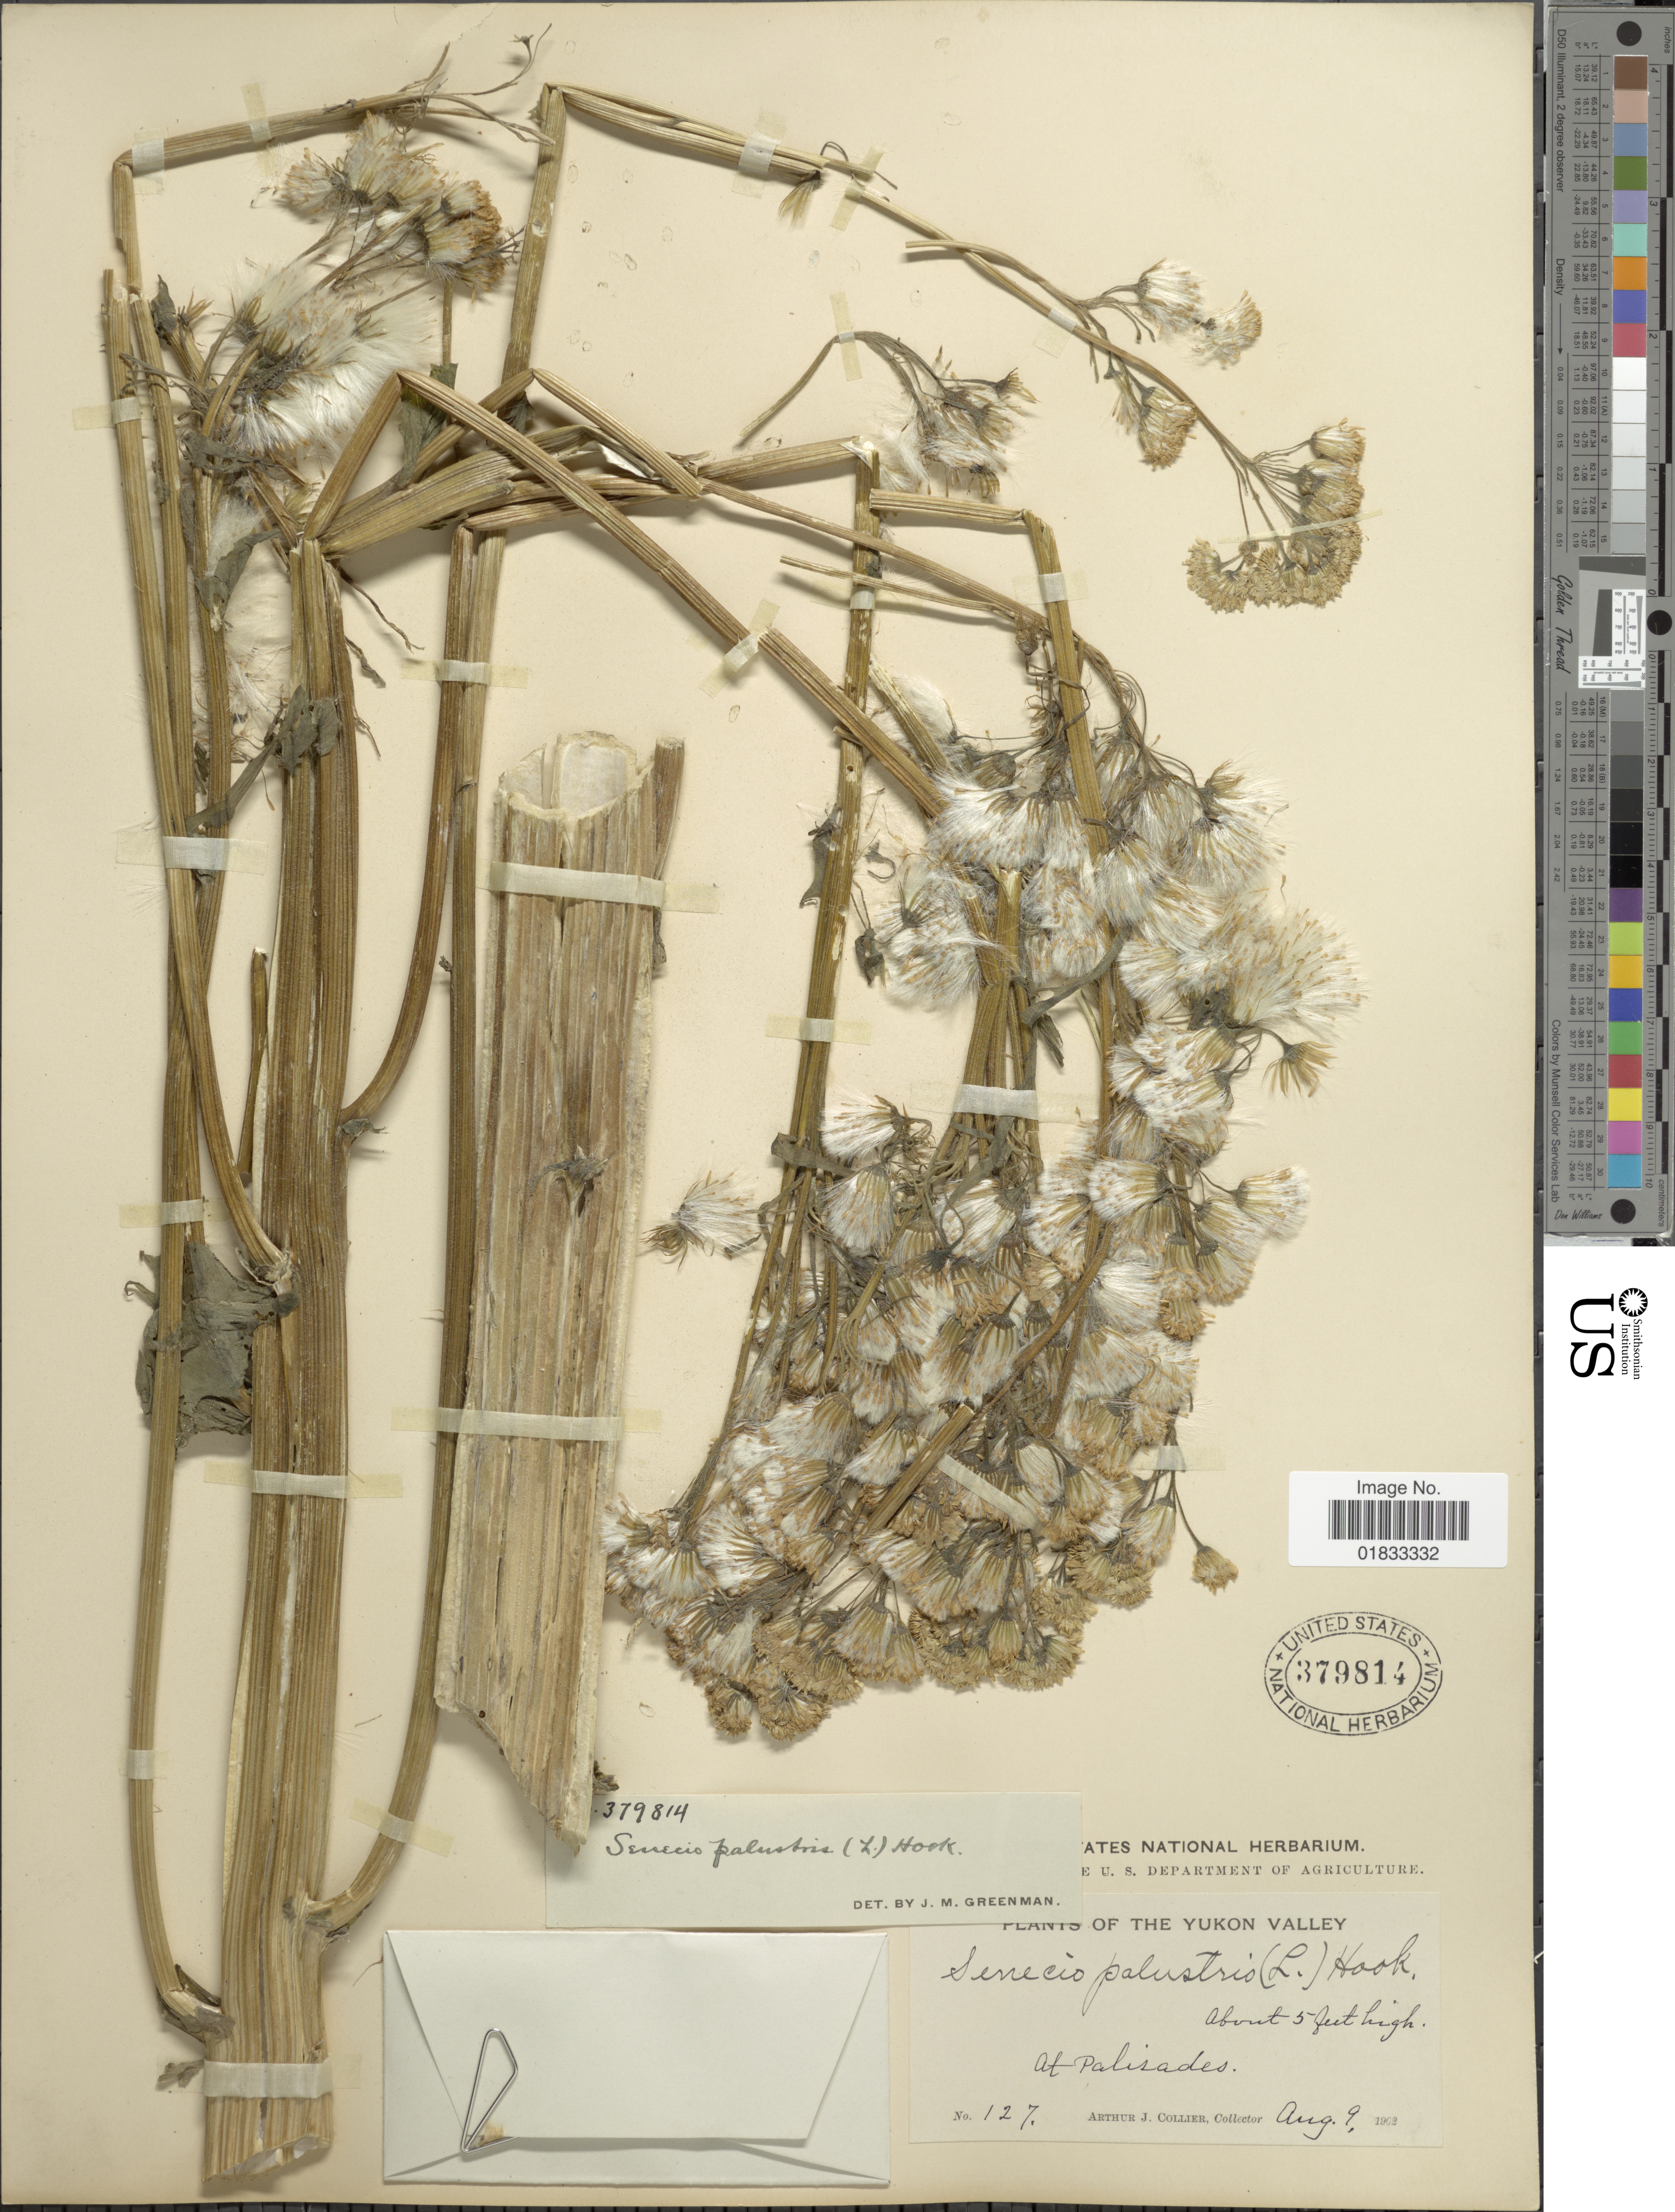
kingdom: Plantae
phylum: Tracheophyta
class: Magnoliopsida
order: Asterales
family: Asteraceae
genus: Tephroseris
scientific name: Tephroseris palustris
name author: (L.) Rchb.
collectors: A. Collier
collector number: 127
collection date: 1902-08-09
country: Canada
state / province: Yukon Territory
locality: Yukon Valley, at Palisades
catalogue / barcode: US 379814